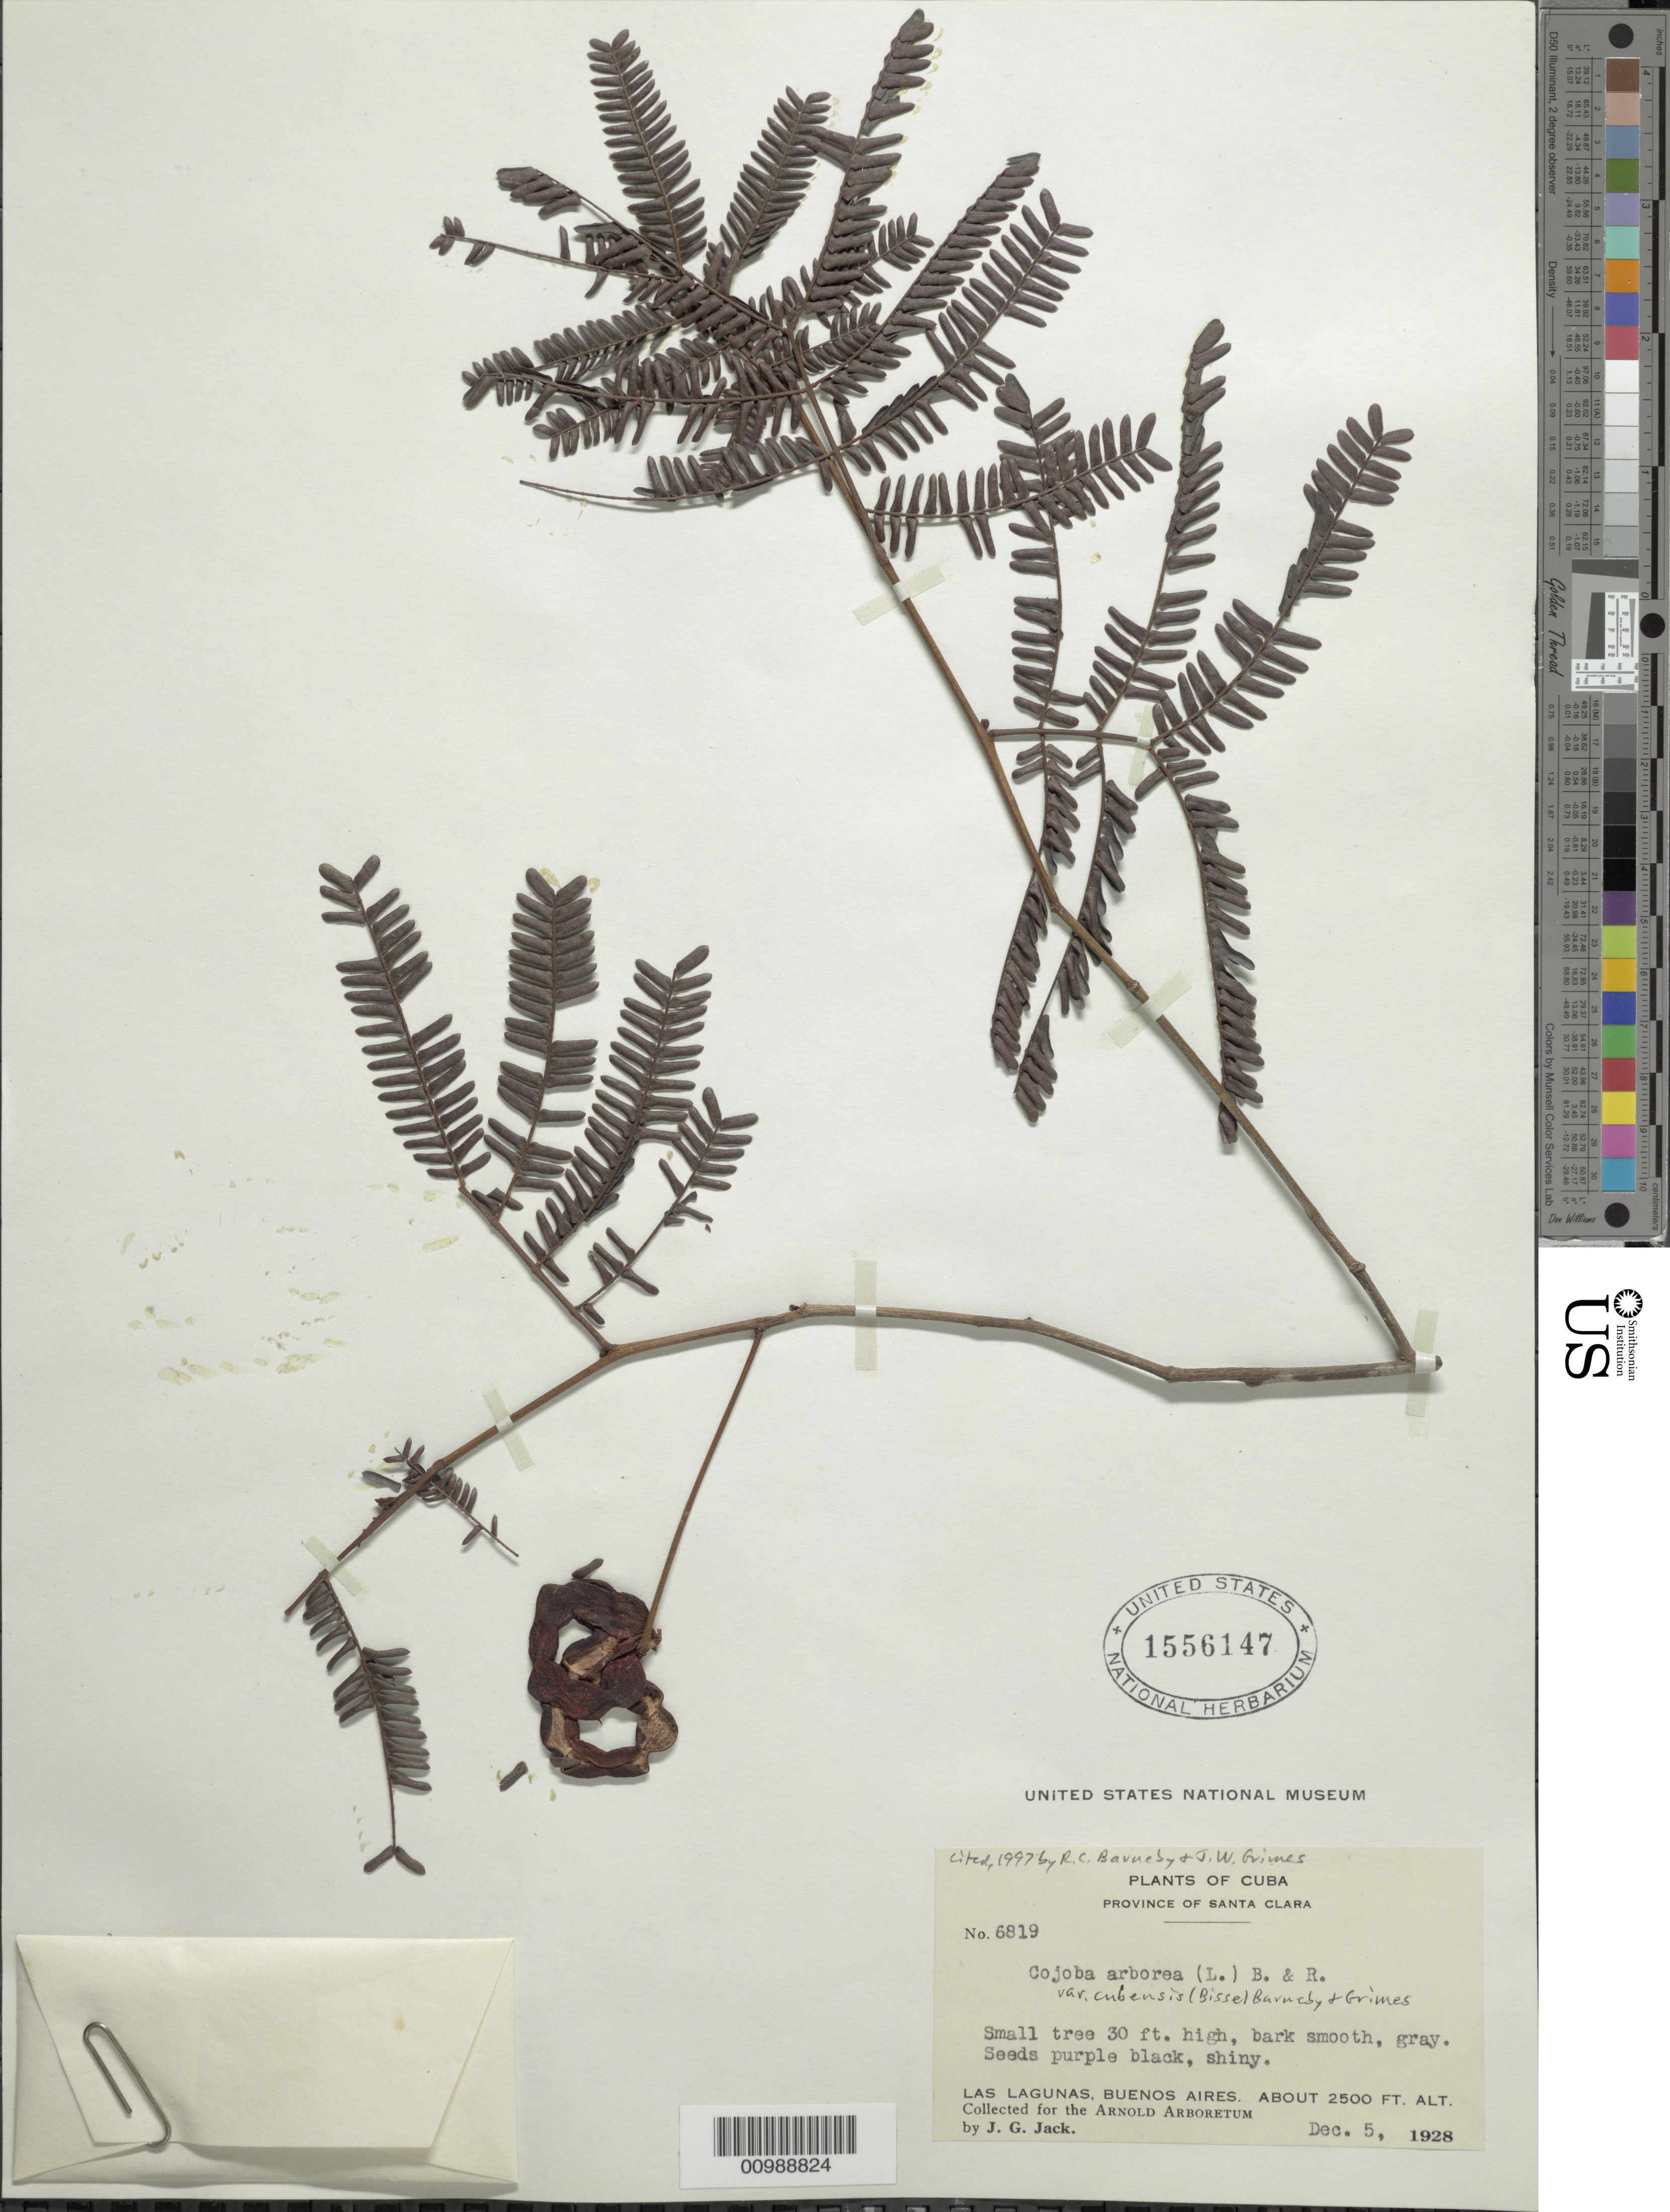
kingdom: Plantae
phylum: Tracheophyta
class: Magnoliopsida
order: Fabales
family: Fabaceae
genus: Cojoba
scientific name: Cojoba arborea var. cubensis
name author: (Bisse) Barneby & J.W. Grimes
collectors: J. G. Jack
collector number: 6819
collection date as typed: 05 Dec 1928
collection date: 1928-12-05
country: Cuba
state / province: Santiago de Cuba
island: Cuba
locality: Las Lagunas; Buenos Aires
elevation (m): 762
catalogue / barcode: US 1556147